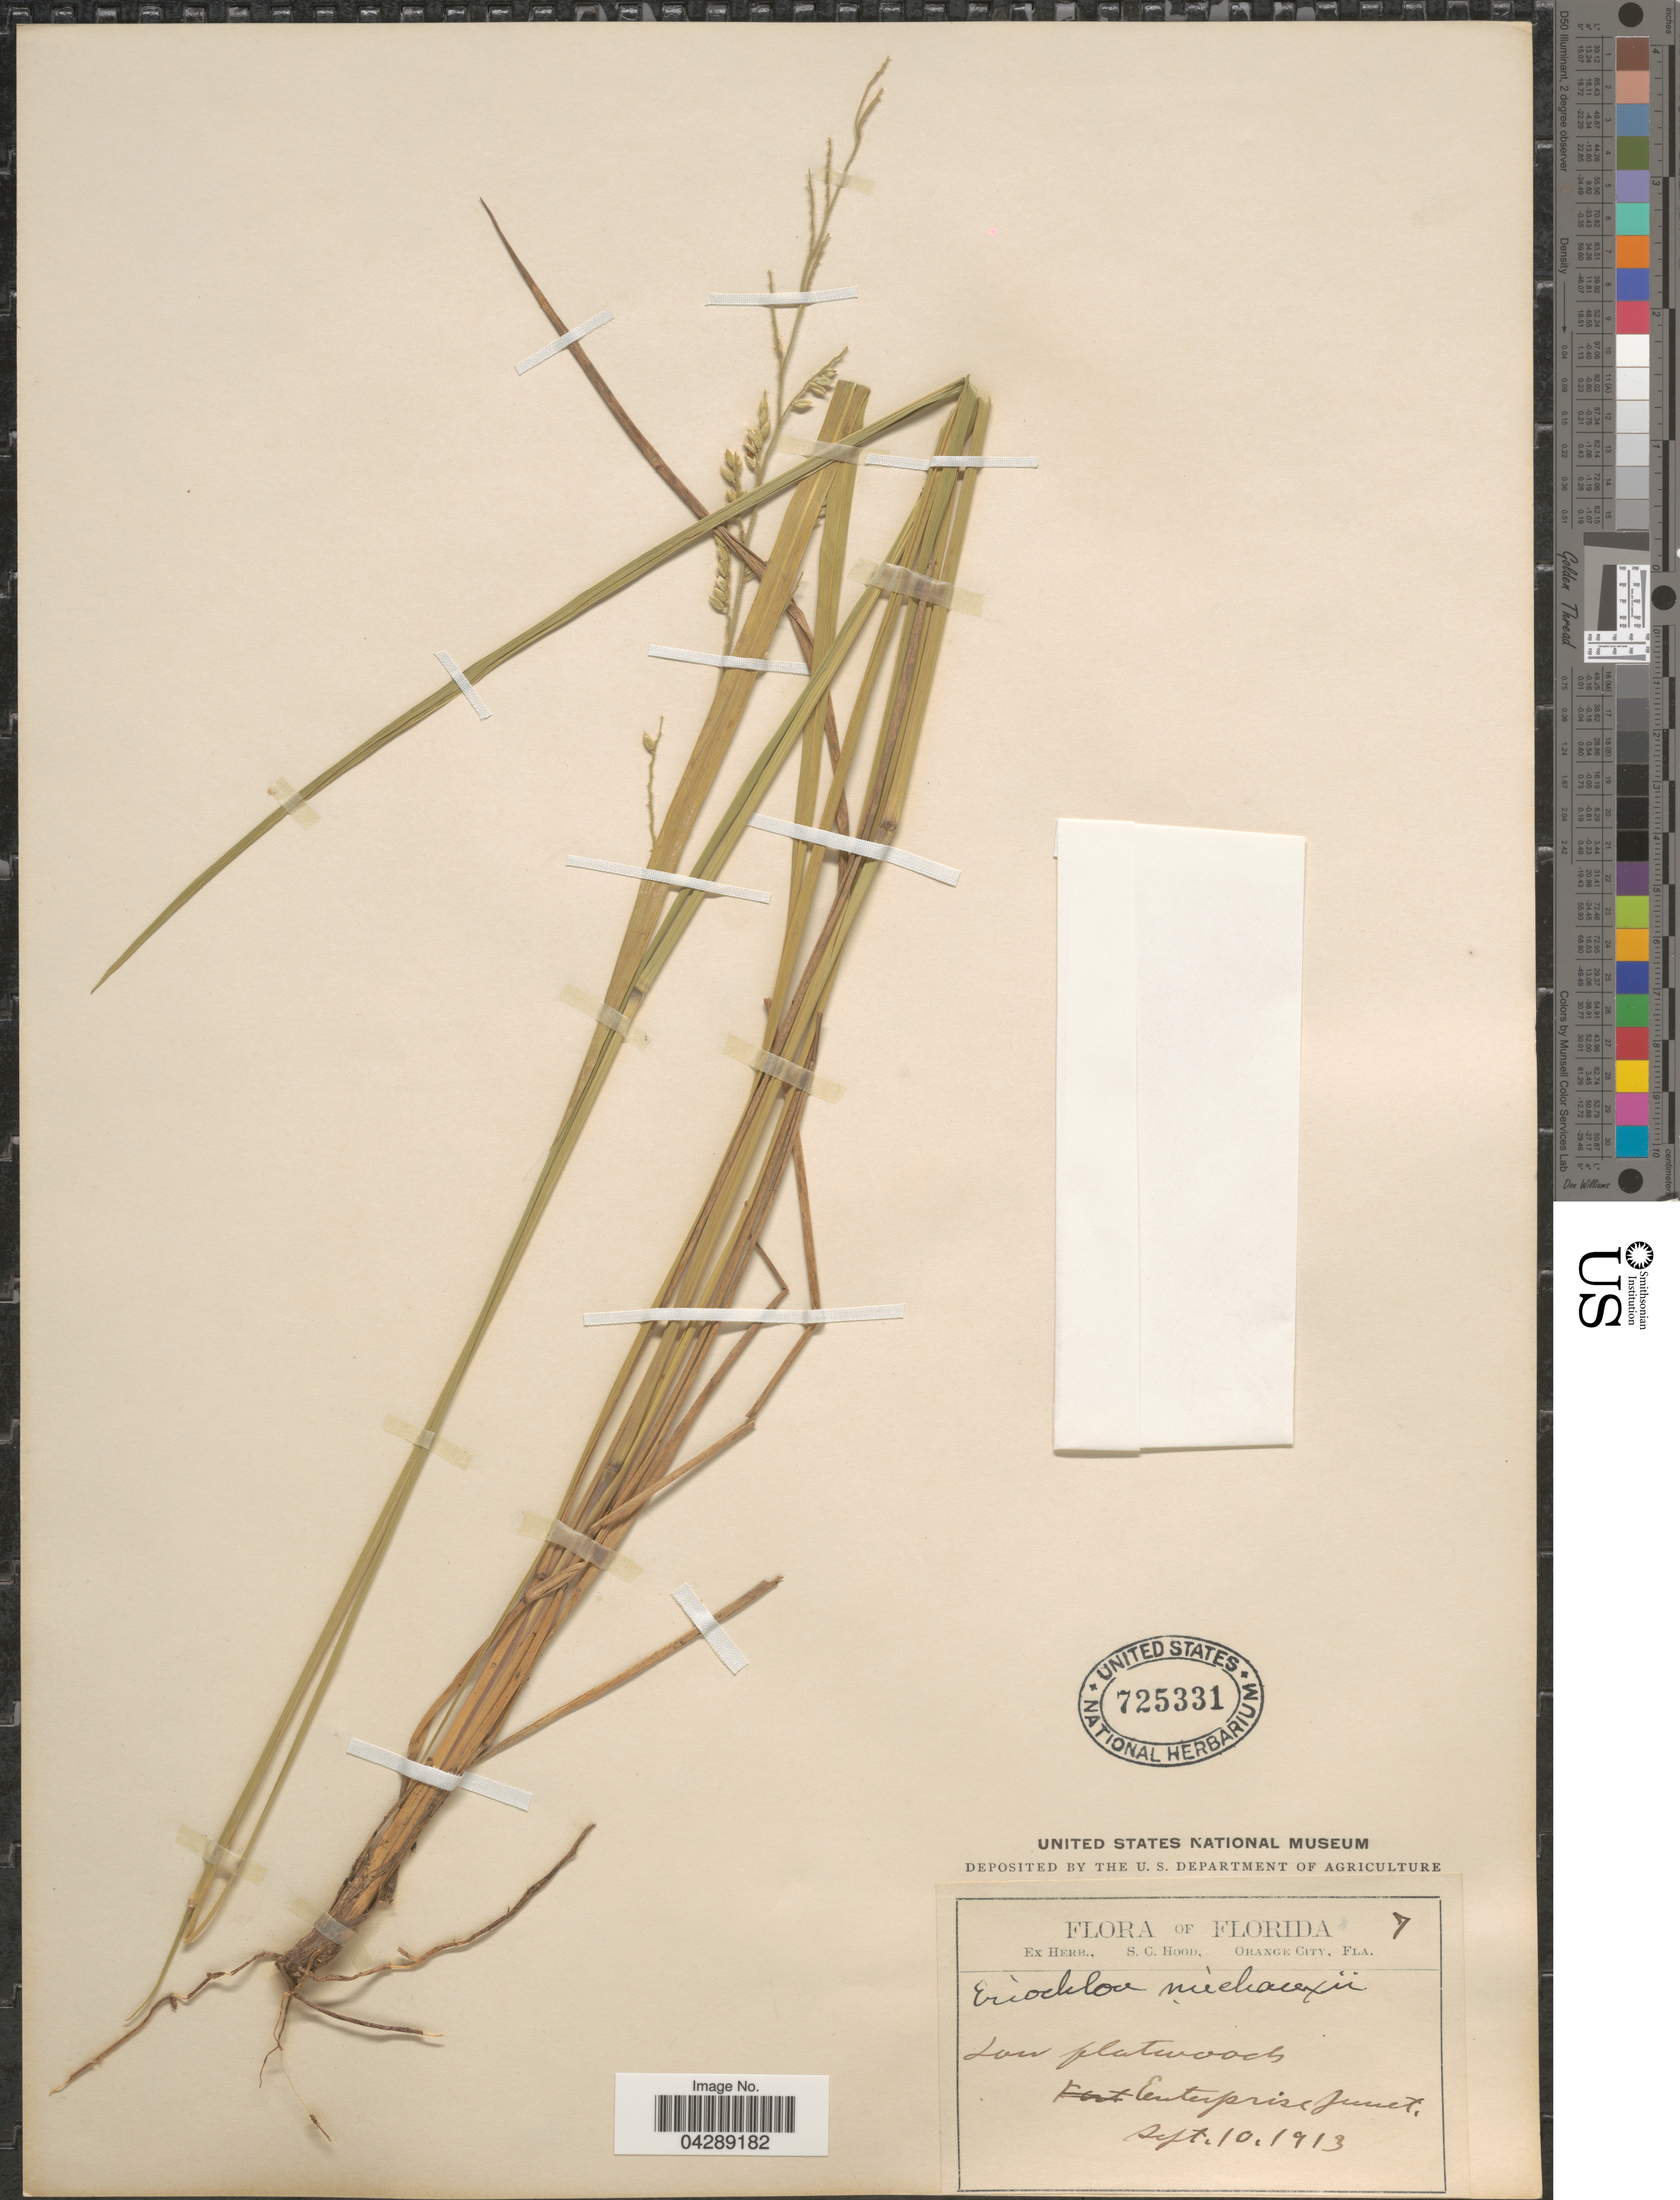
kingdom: Plantae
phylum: Tracheophyta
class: Liliopsida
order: Poales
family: Poaceae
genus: Eriochloa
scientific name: Eriochloa michauxii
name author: (Poir.) Hitchc.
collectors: Ex herb. S. C. Hood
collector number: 7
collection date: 1913-09-10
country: United States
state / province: Florida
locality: Low flatwoods. Enterprise Junct.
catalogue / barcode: US 725331